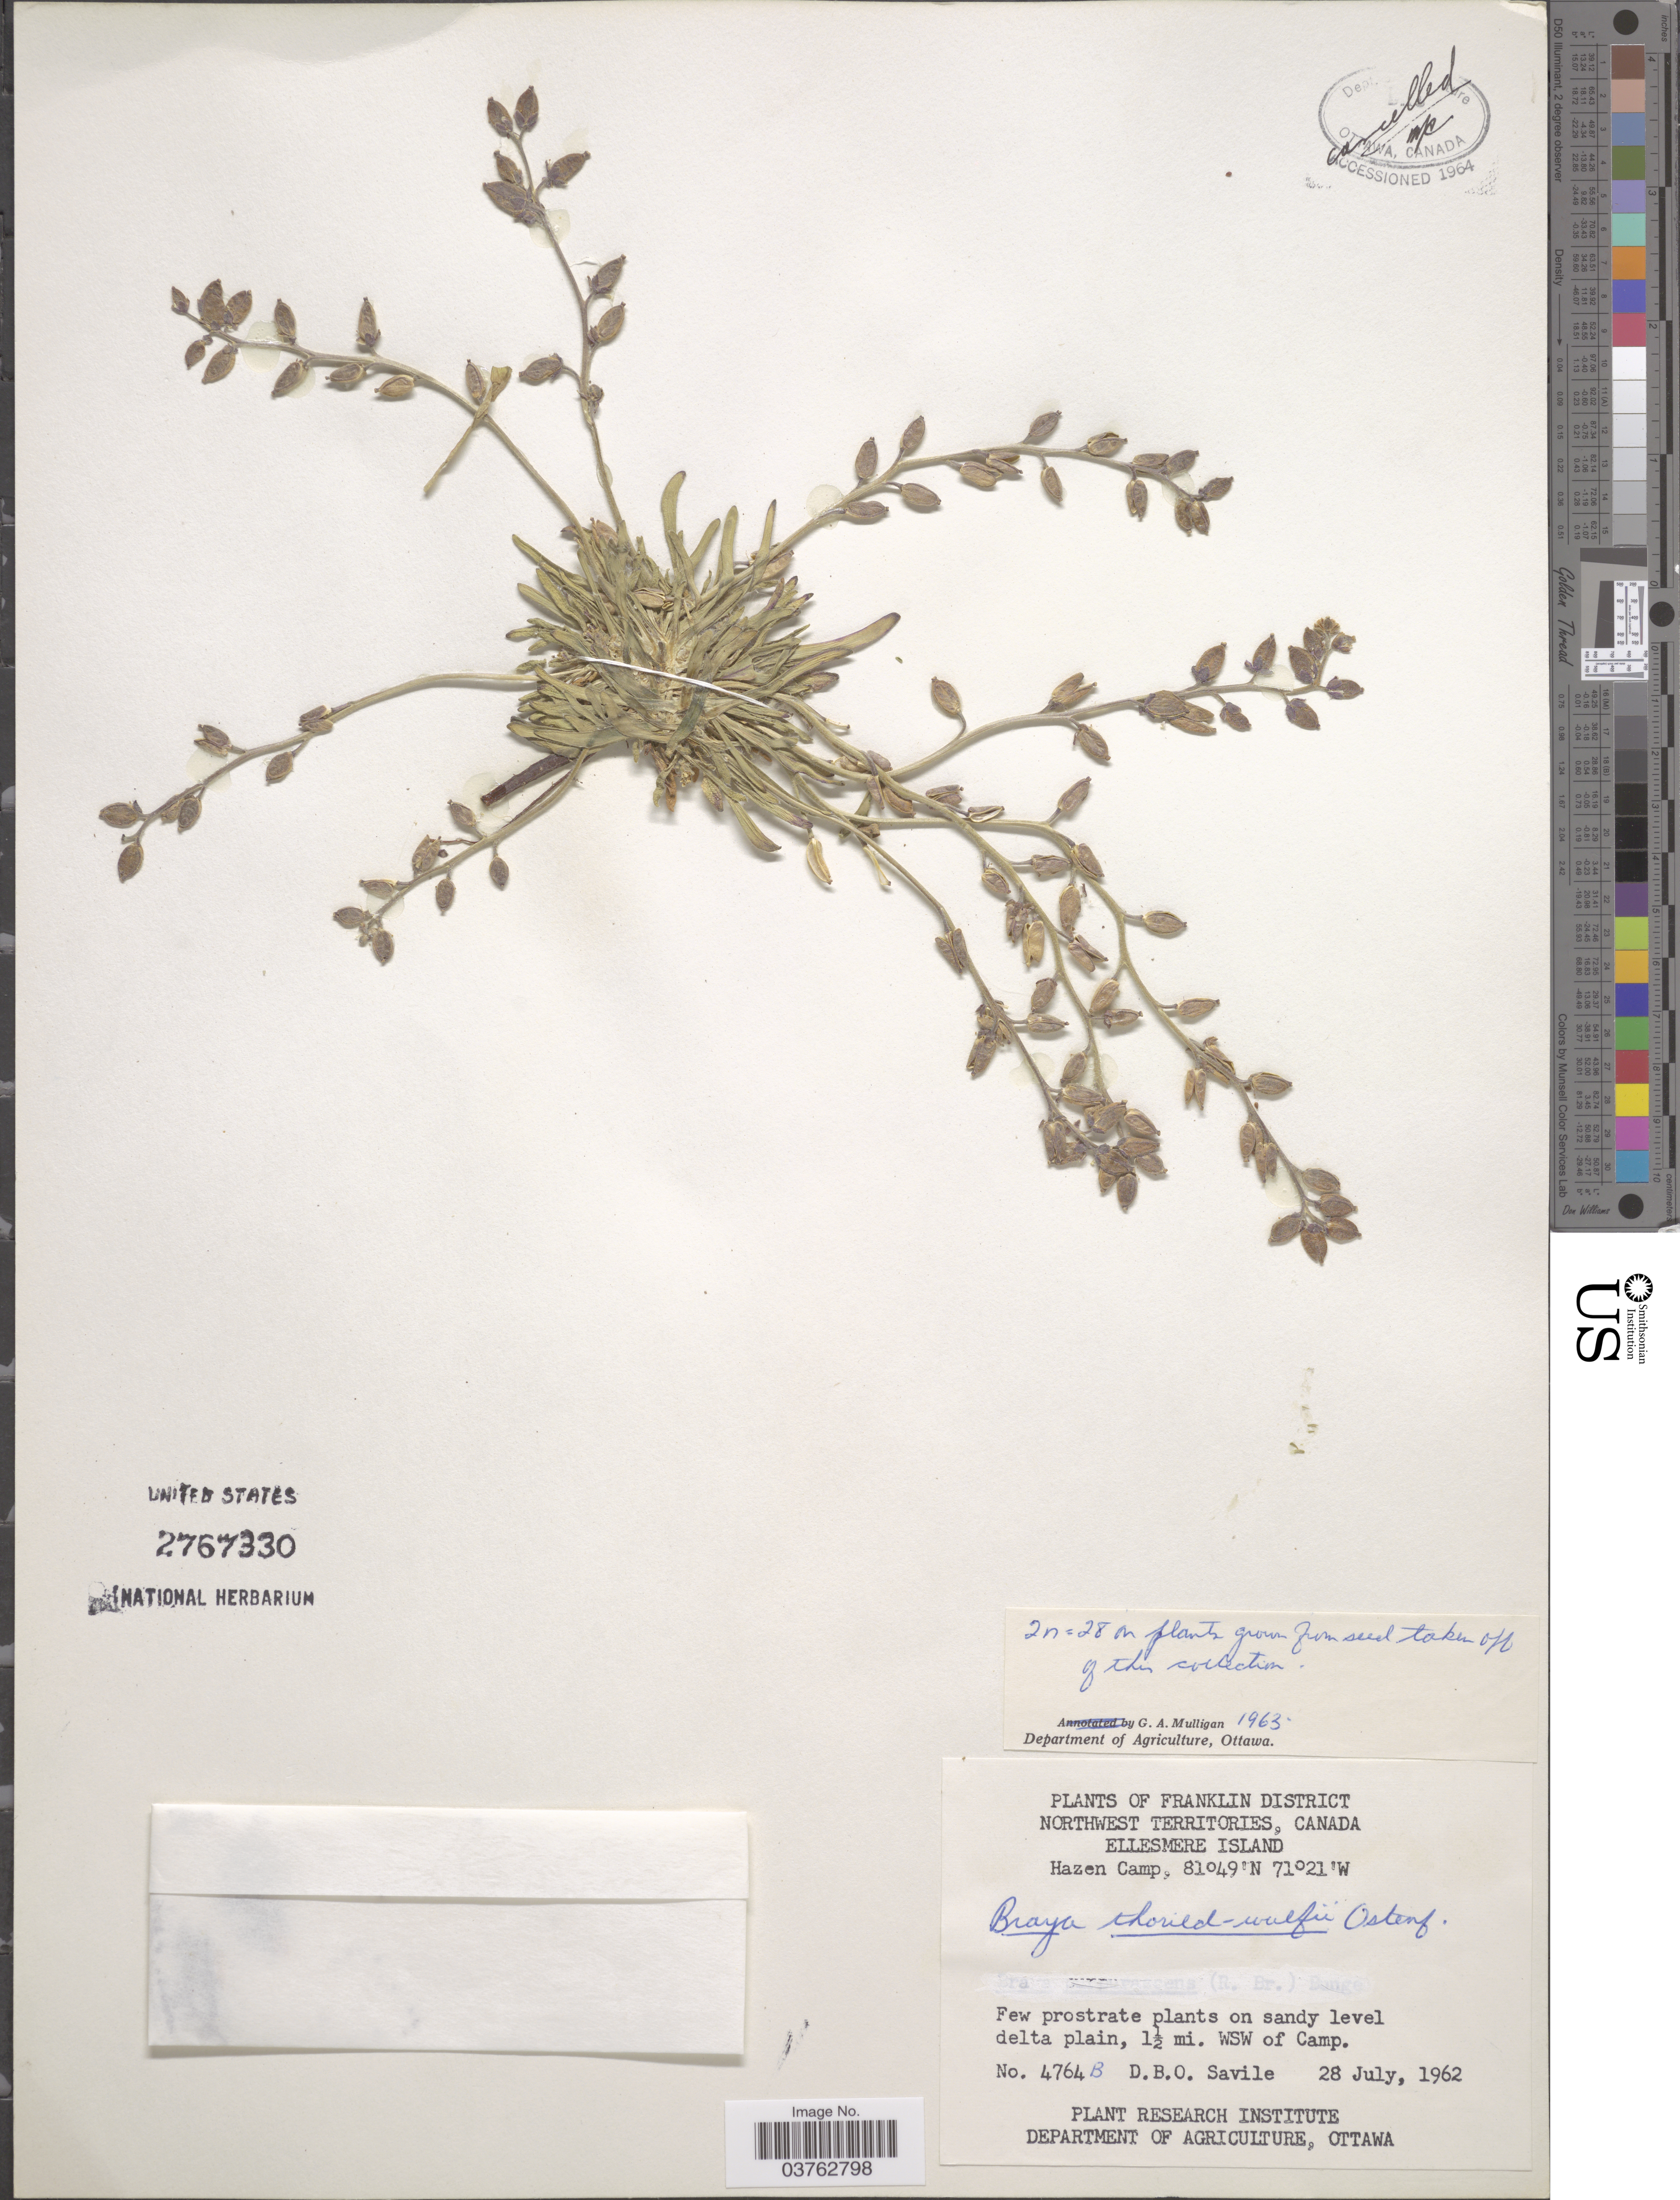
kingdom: Plantae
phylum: Tracheophyta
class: Magnoliopsida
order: Brassicales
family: Brassicaceae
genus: Braya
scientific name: Braya thorild-wulffii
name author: Ostenf.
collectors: D. Savile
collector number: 4764B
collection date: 1962-07-28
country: Canada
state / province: Northwest Territories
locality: Franklin District. Ellesmere Island. Hazen Camp. 1½ mi. WSW of Camp.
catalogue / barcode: US 2767330